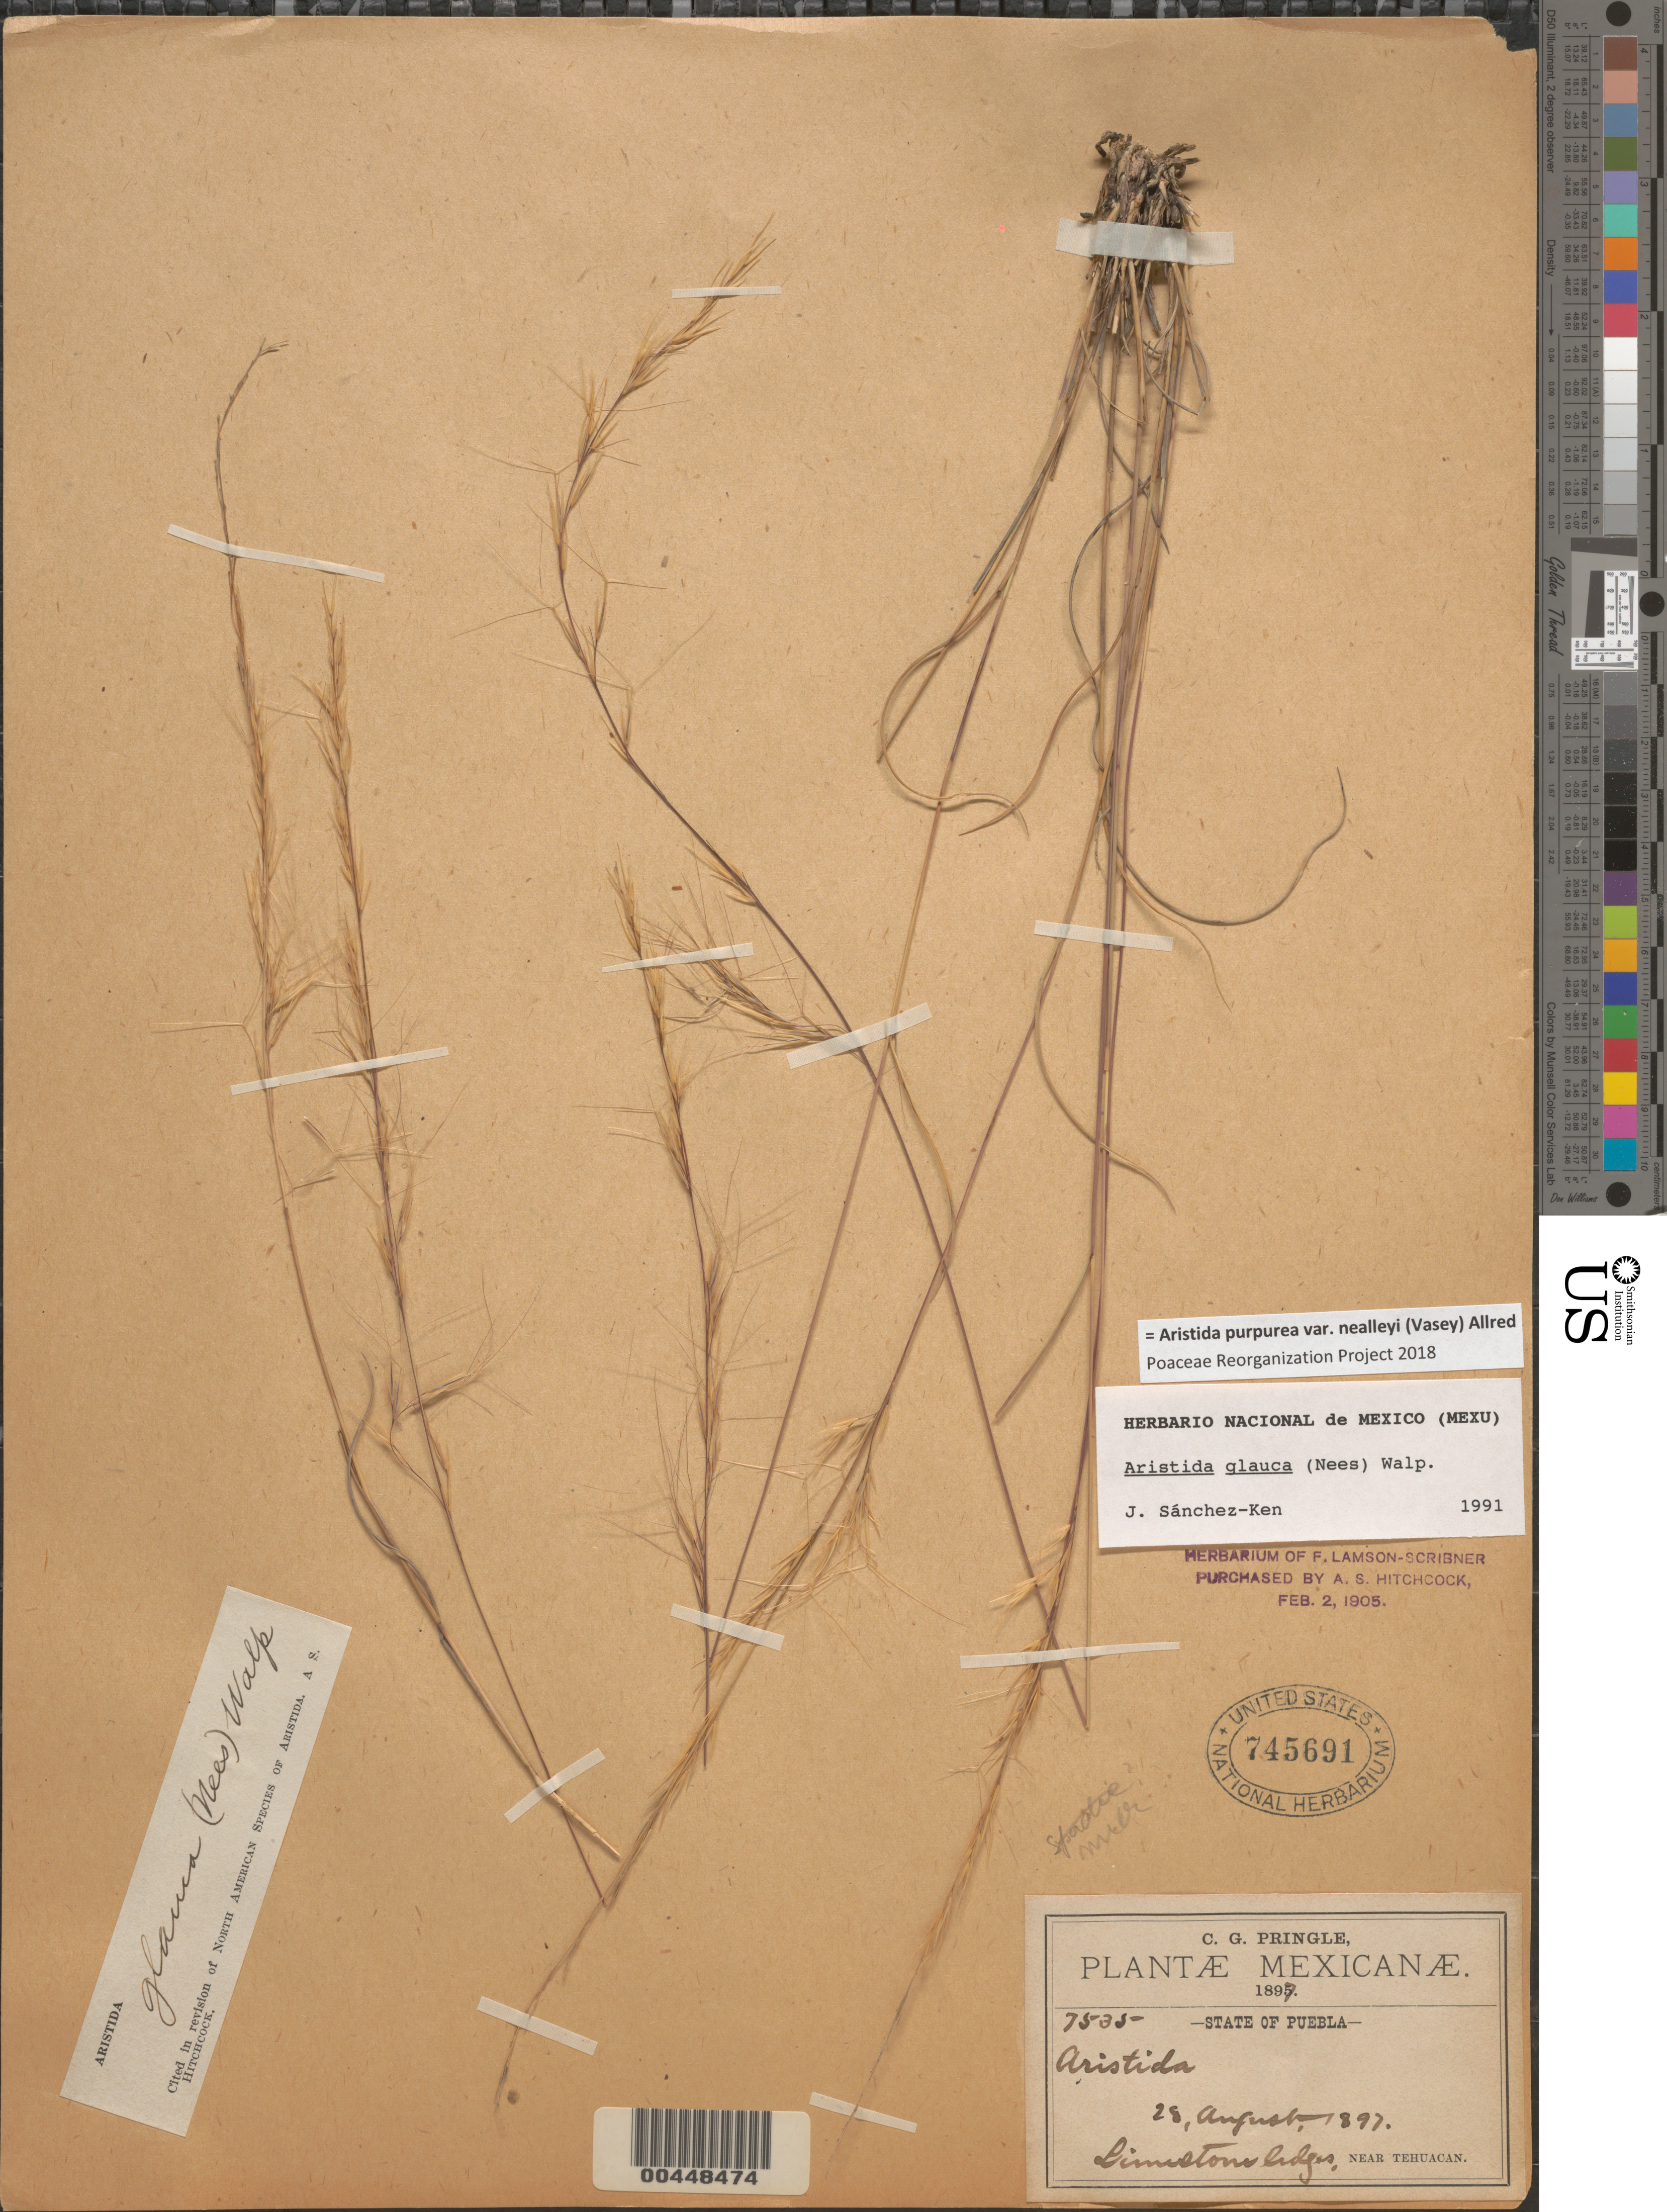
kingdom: Plantae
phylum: Tracheophyta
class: Liliopsida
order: Poales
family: Poaceae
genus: Aristida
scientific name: Aristida purpurea var. nealleyi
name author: (Vasey) Allred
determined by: Poaceae Reorganization Project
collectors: C. G. Pringle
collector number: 7535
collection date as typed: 28 Aug 1897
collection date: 1897-08-28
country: Mexico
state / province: Puebla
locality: Limestone ledges, near Tehuacan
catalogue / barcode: US 745691